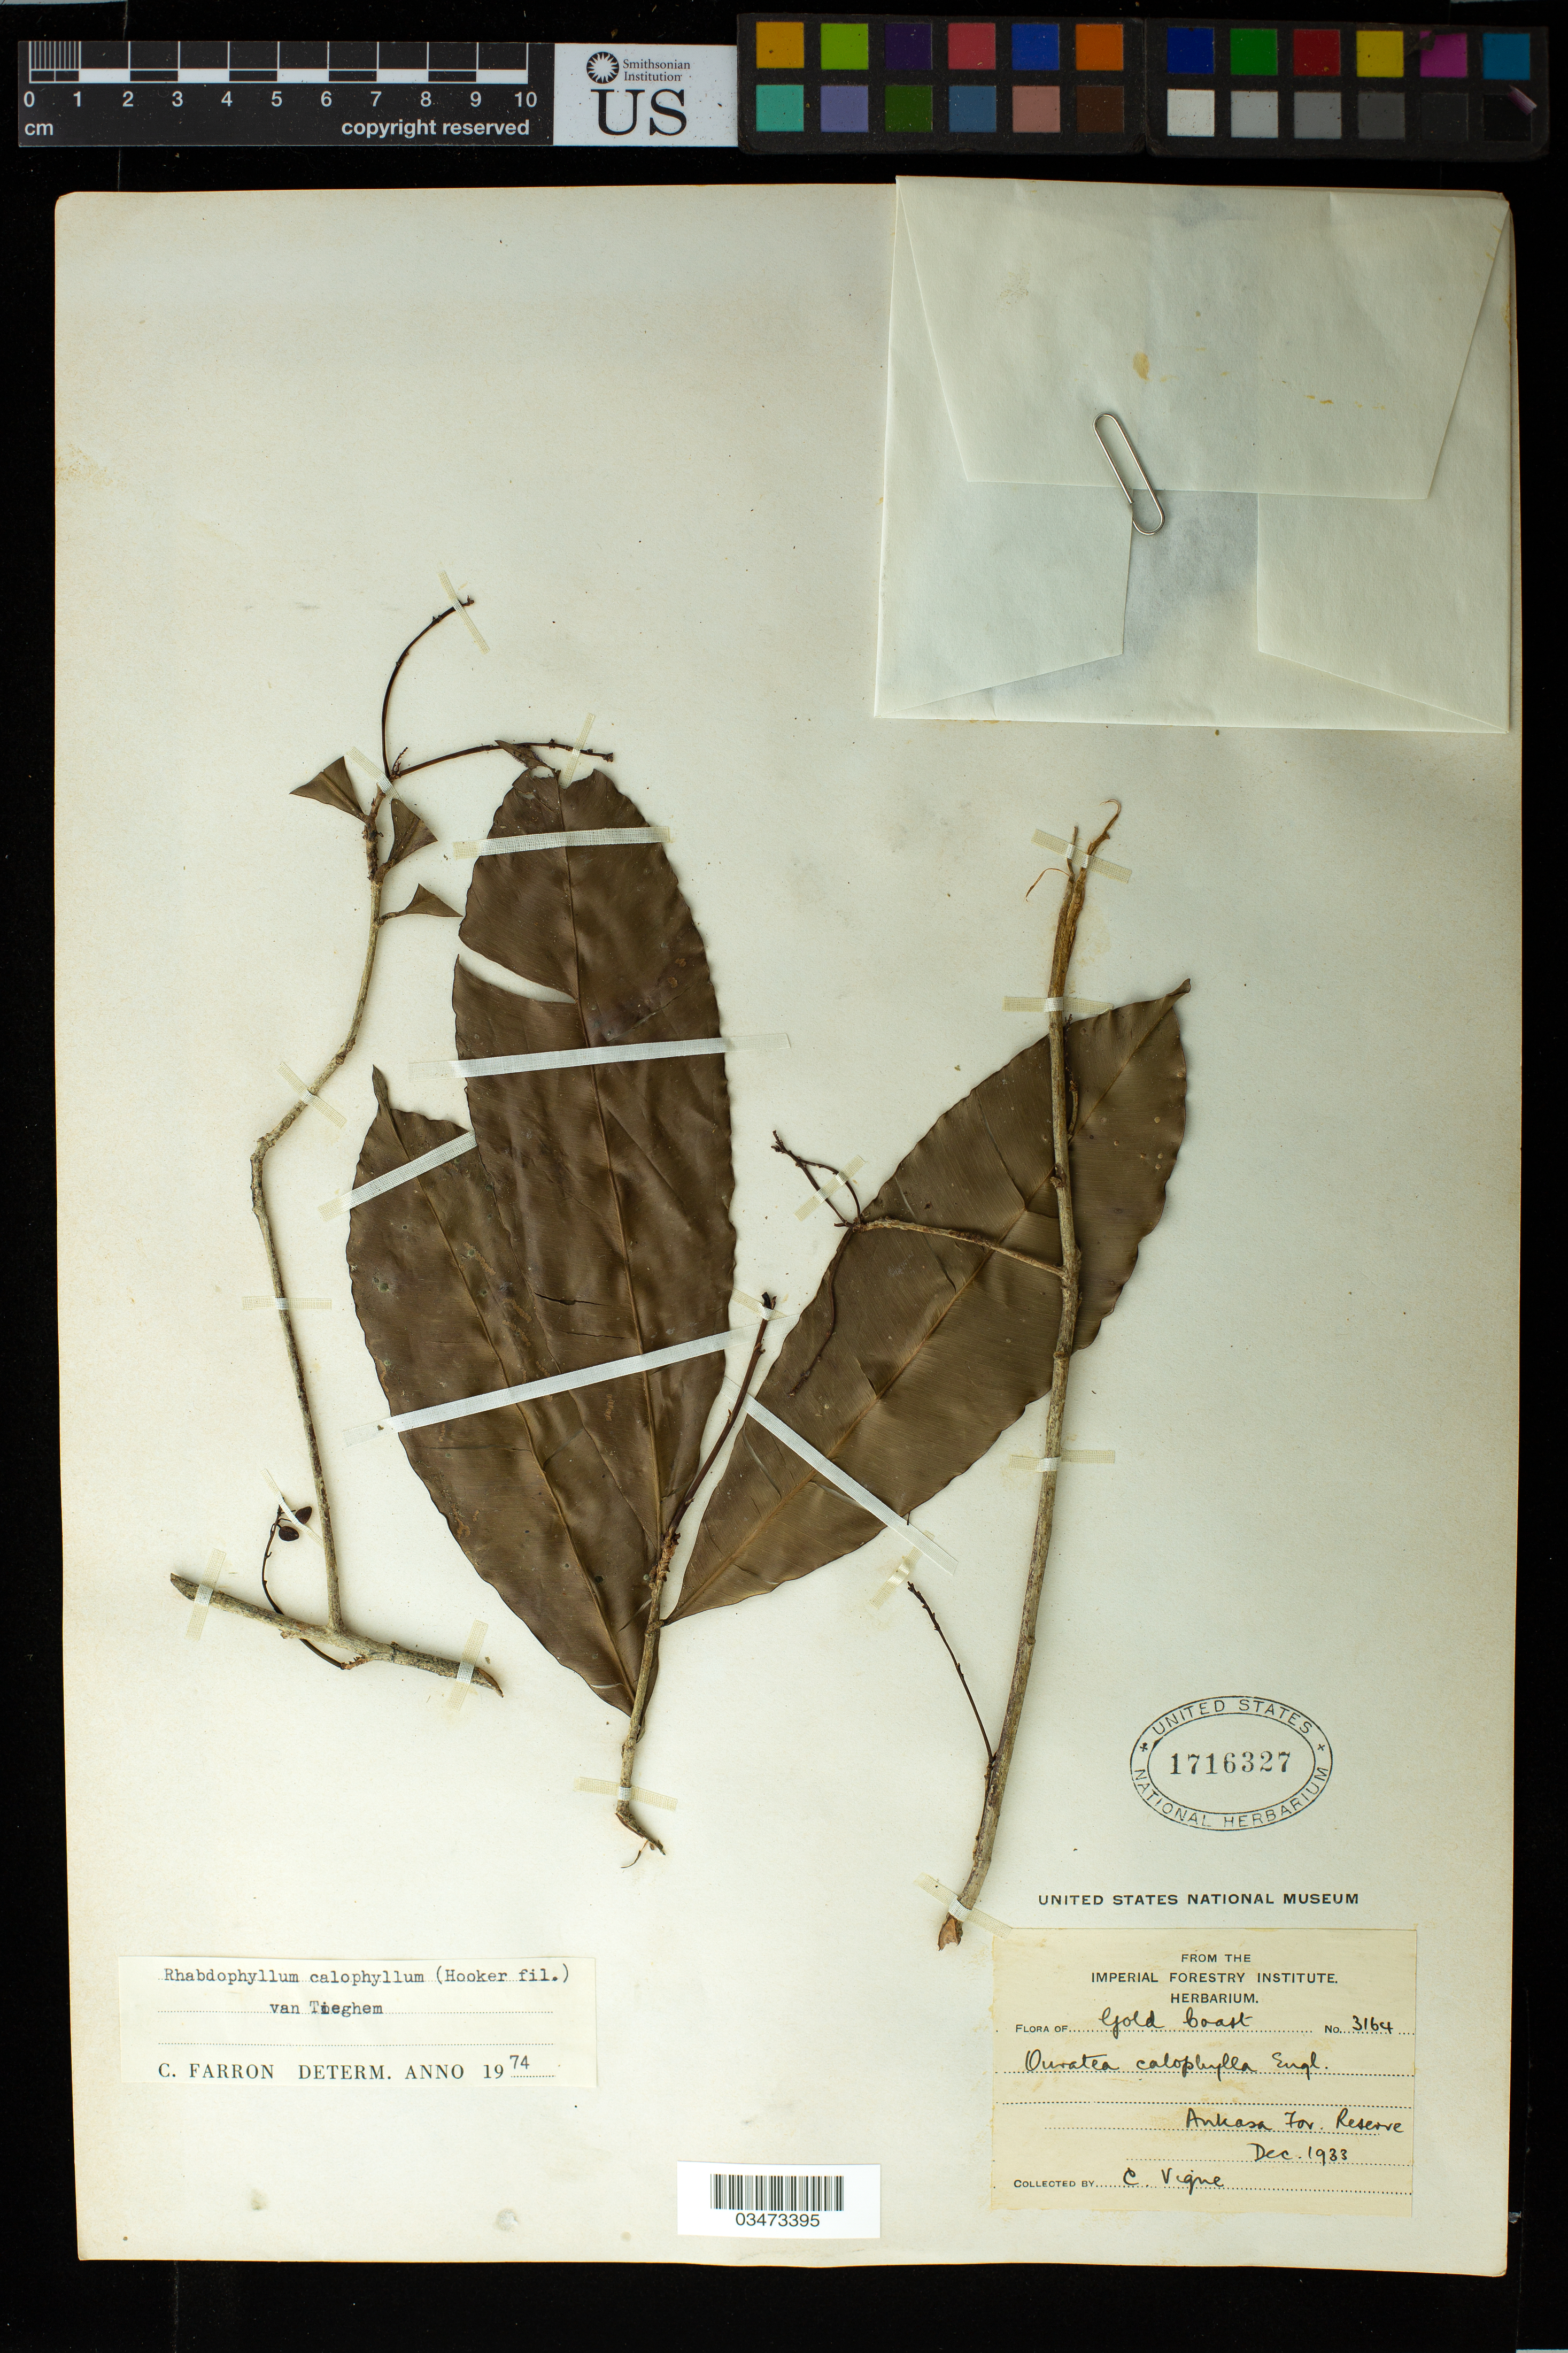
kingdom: Plantae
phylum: Tracheophyta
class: Magnoliopsida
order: Malpighiales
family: Ochnaceae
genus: Rhabdophyllum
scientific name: Rhabdophyllum calophyllum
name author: (Hook. f.) Tiegh.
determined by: Farron, Claude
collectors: C. Vigne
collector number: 3164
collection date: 1933-12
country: Ghana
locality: Gold Coast, Ankasa Forest Reserve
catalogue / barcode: US 1716327